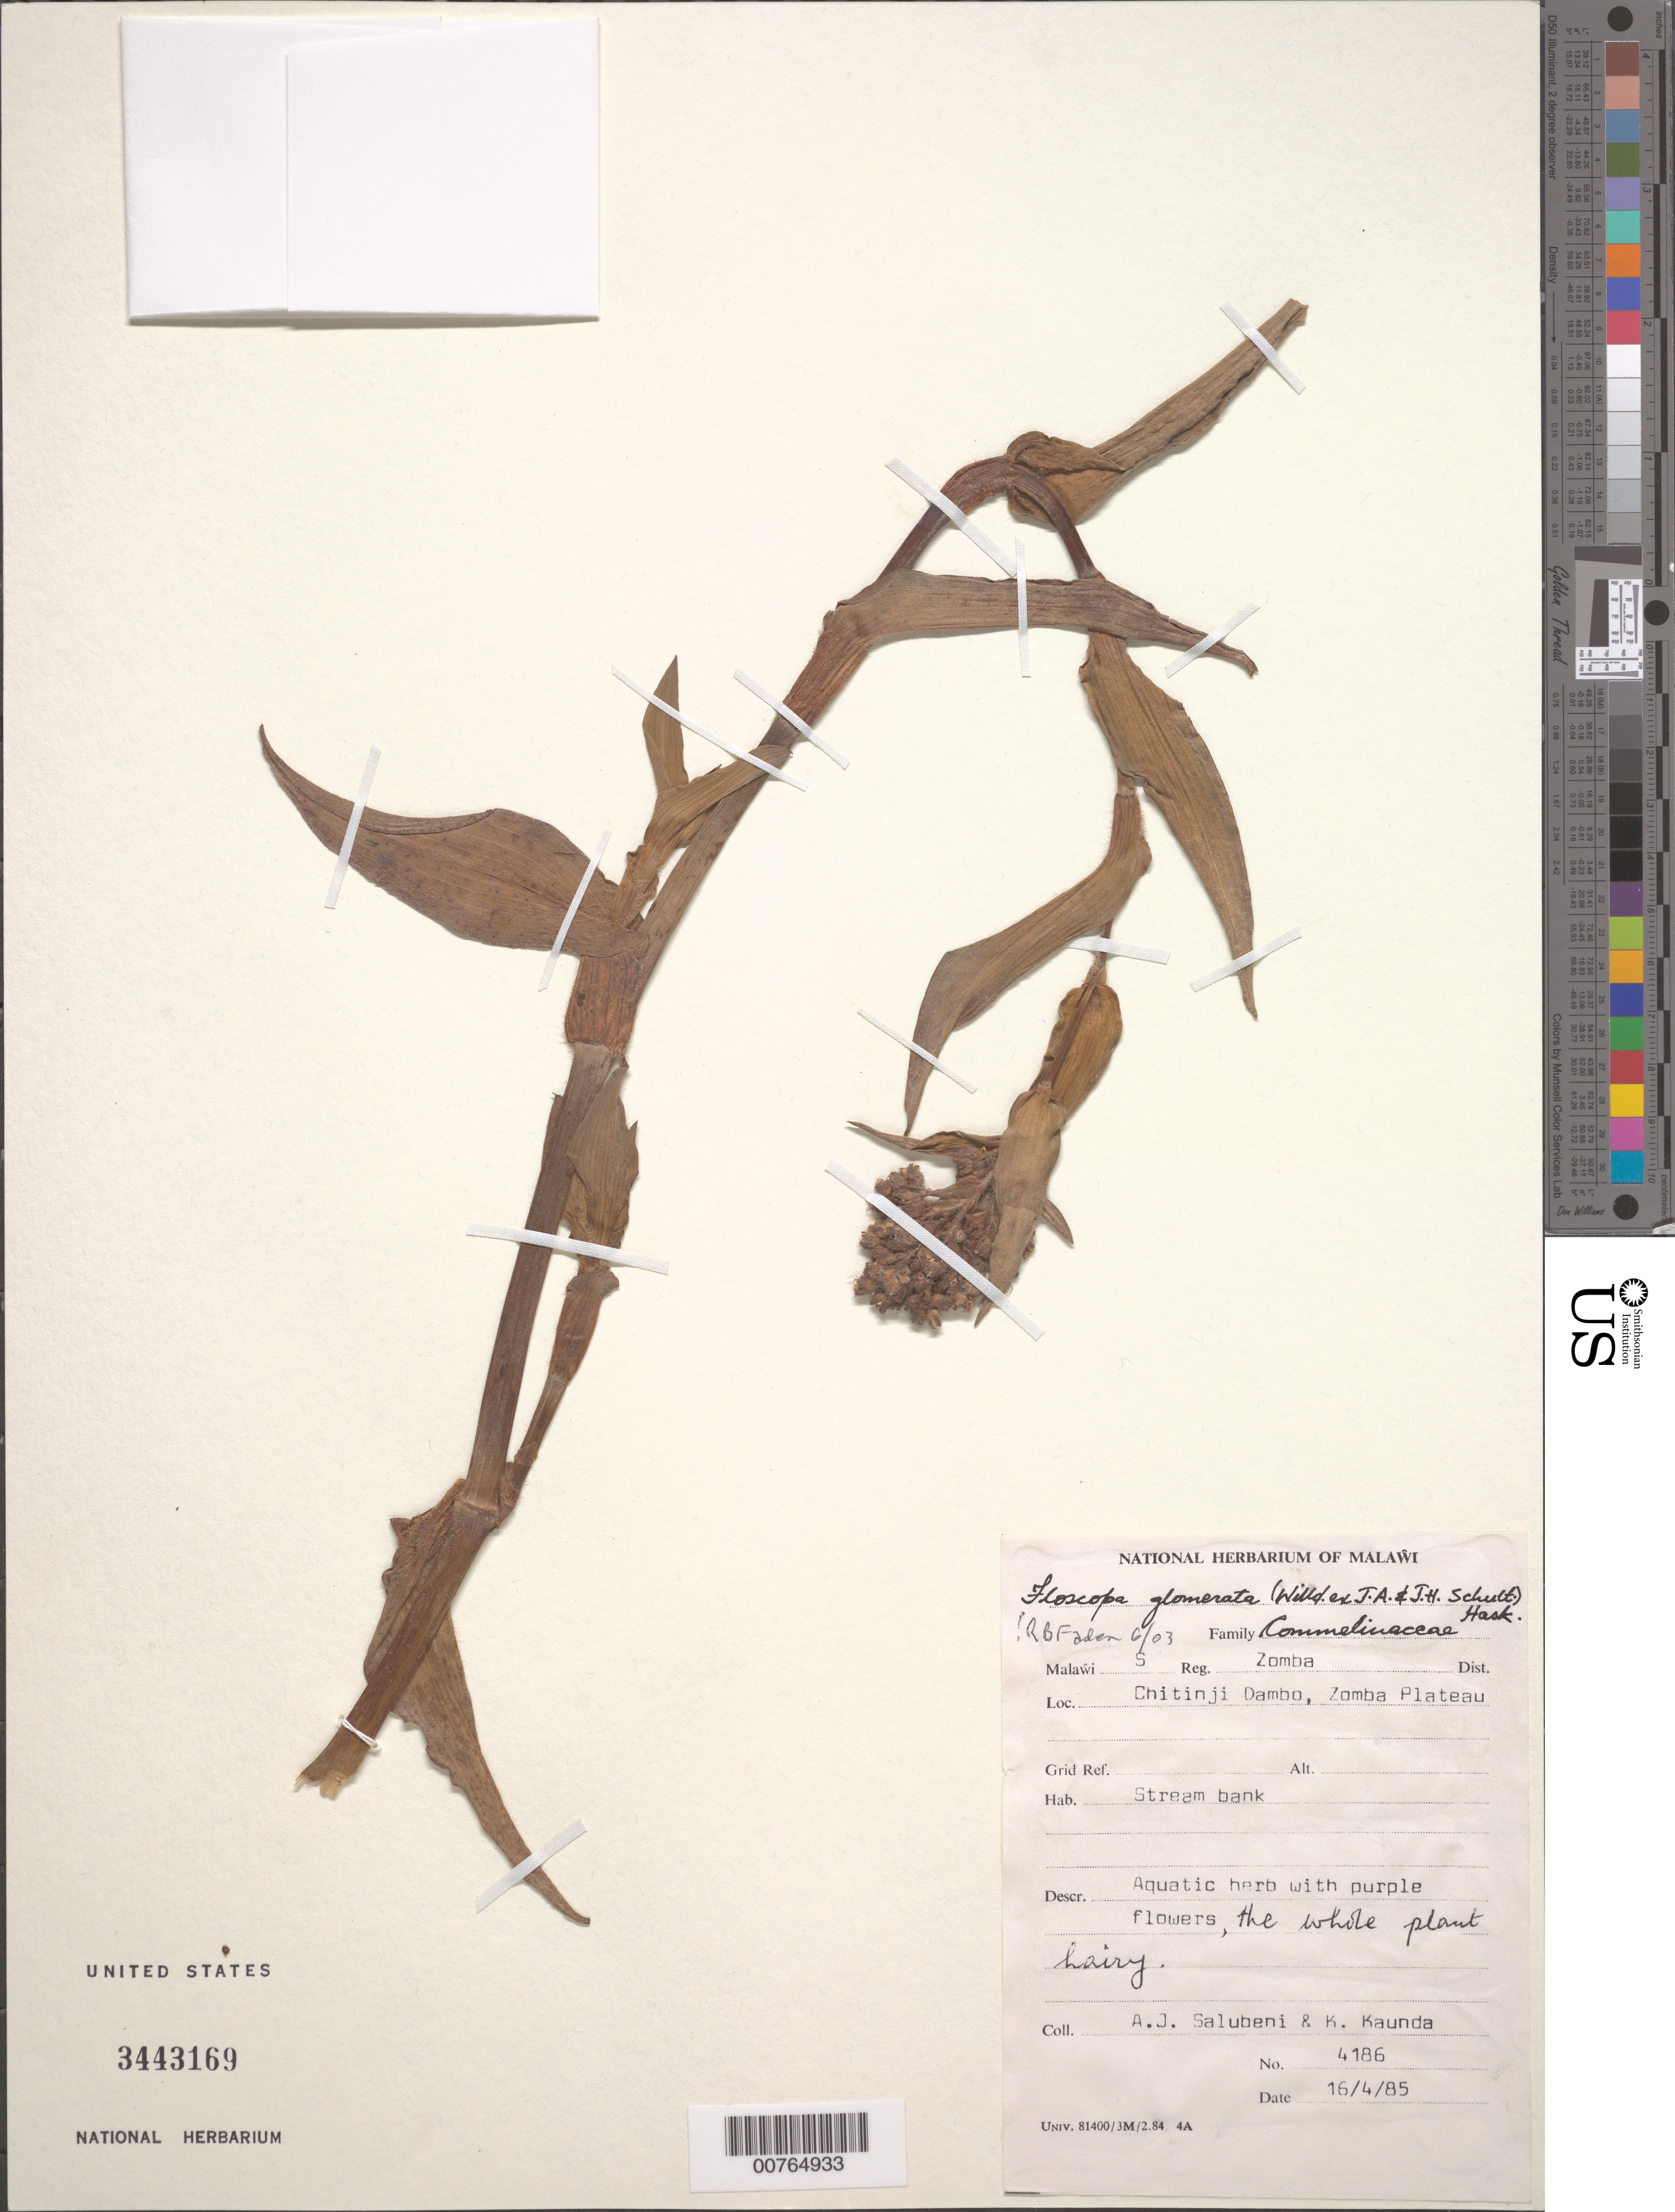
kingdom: Plantae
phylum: Tracheophyta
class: Liliopsida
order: Commelinales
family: Commelinaceae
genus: Floscopa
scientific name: Floscopa glomerata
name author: (Willd. ex Schult. & Schult. f.) Hassk.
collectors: A. J. Salubeni & K. Kaunda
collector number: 4186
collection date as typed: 16 Apr 1985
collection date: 1985-04-16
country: Malawi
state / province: Southern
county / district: Zomba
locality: Chitinji Dambo.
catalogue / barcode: US 3443169